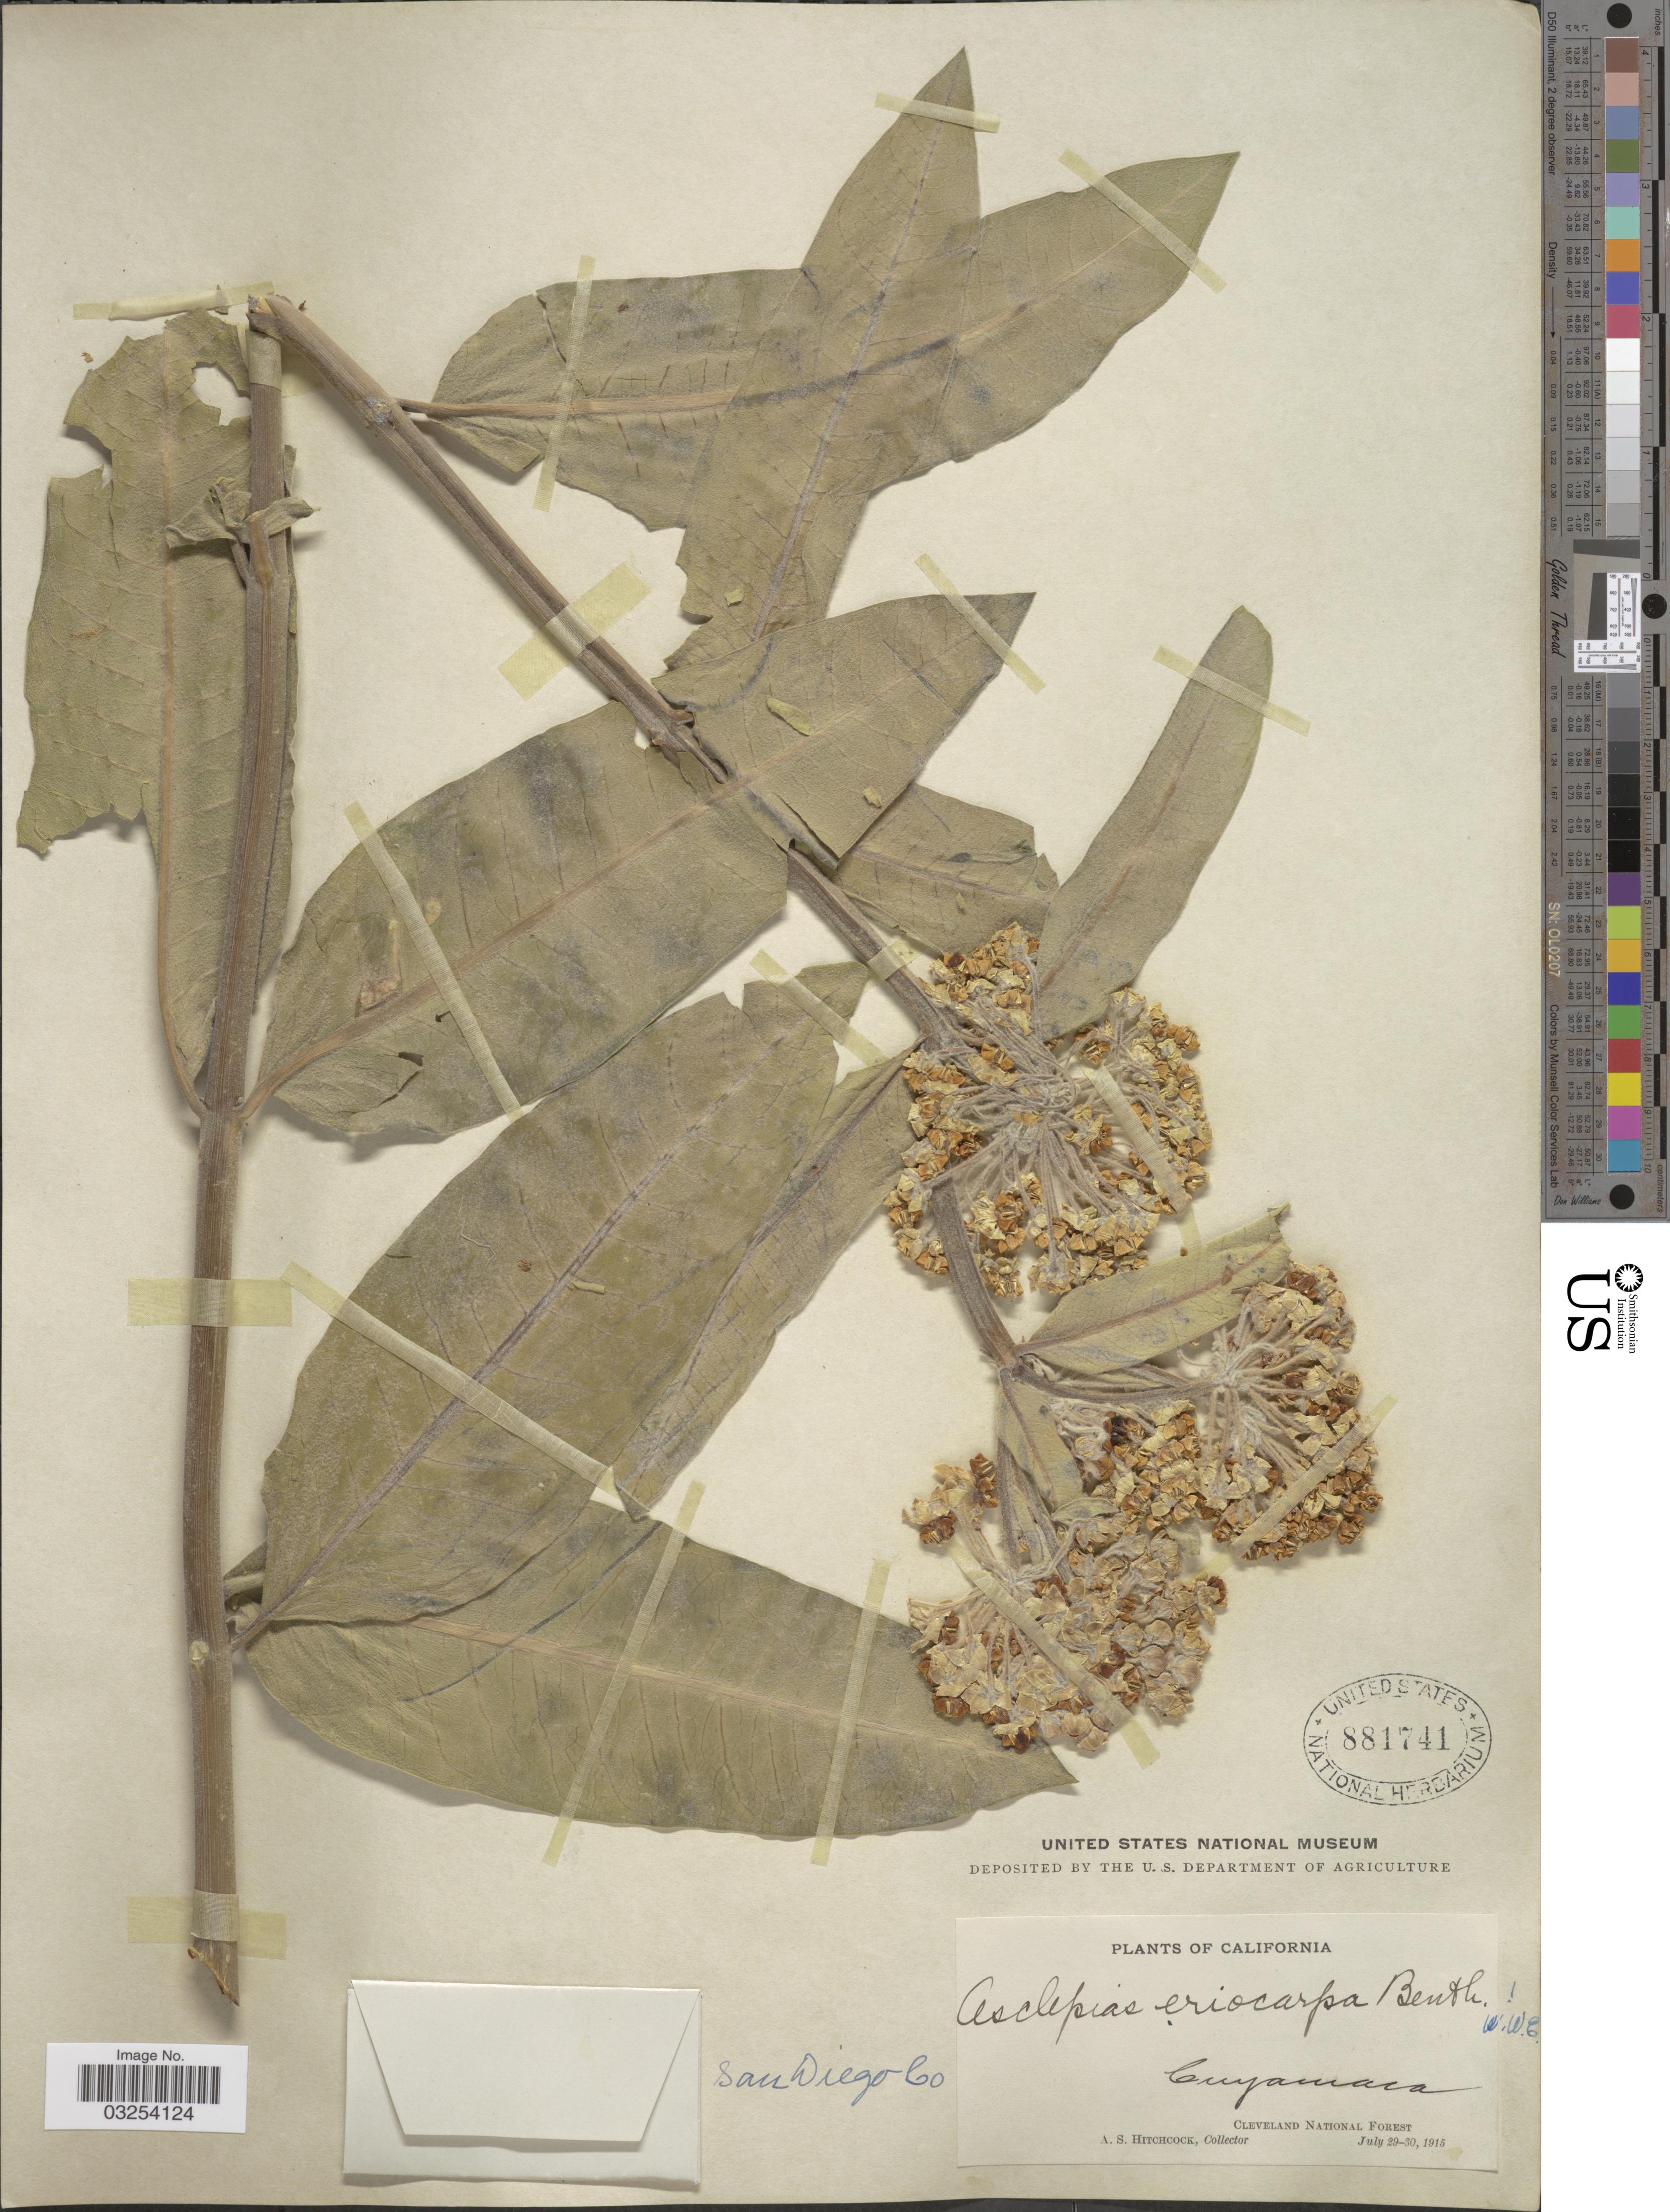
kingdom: Plantae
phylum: Tracheophyta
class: Magnoliopsida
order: Gentianales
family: Apocynaceae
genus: Asclepias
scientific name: Asclepias eriocarpa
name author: Benth.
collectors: A. S. Hitchcock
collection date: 1915-07-29/1915-07-30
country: United States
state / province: California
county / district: San Diego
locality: Cuyamaca Cleveland National Forest. San Diego Co.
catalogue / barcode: US 881741